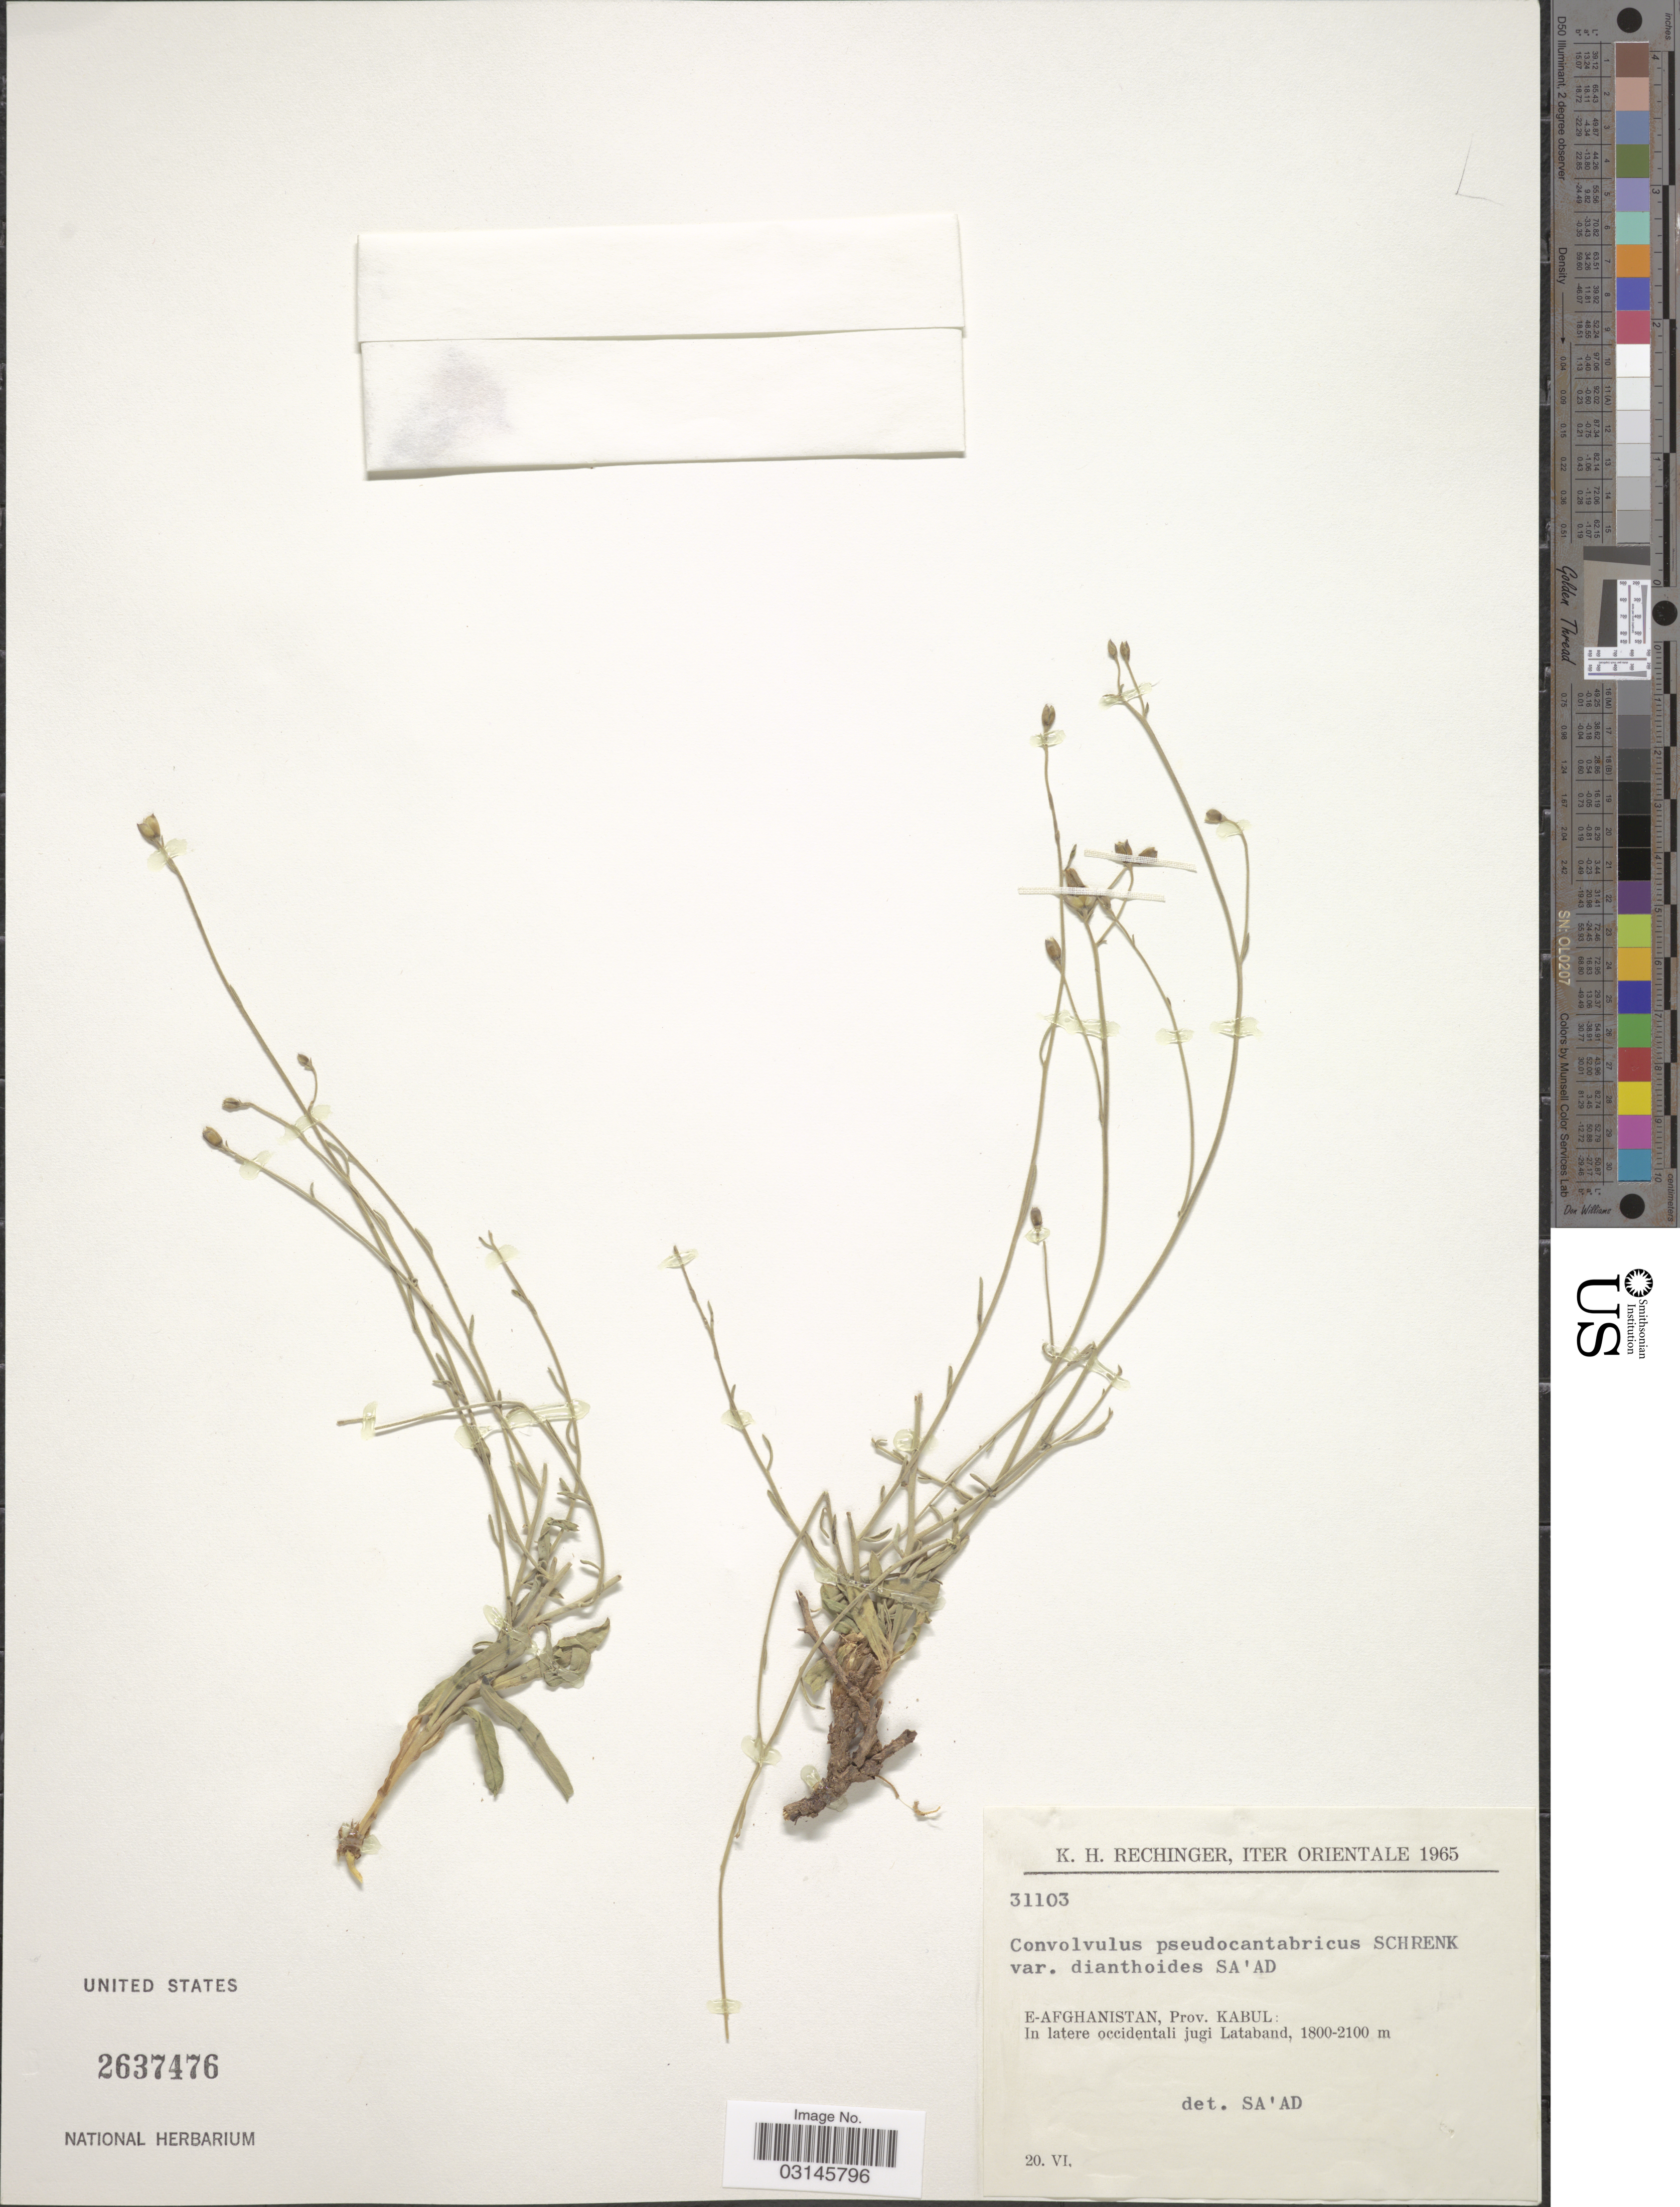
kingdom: Plantae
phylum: Tracheophyta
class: Magnoliopsida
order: Solanales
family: Convolvulaceae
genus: Convolvulus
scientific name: Convolvulus pseudocantabricus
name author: Schrenk ex Fisch. & C.A. Mey.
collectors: K. H. Rechinger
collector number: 31103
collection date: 1965-04-20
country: Afghanistan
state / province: Kabul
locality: Iter Orientale, E-Afghanistan, Prov. Kabul: In latere occidentali jugi Lataband.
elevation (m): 1800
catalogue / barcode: US 2637476